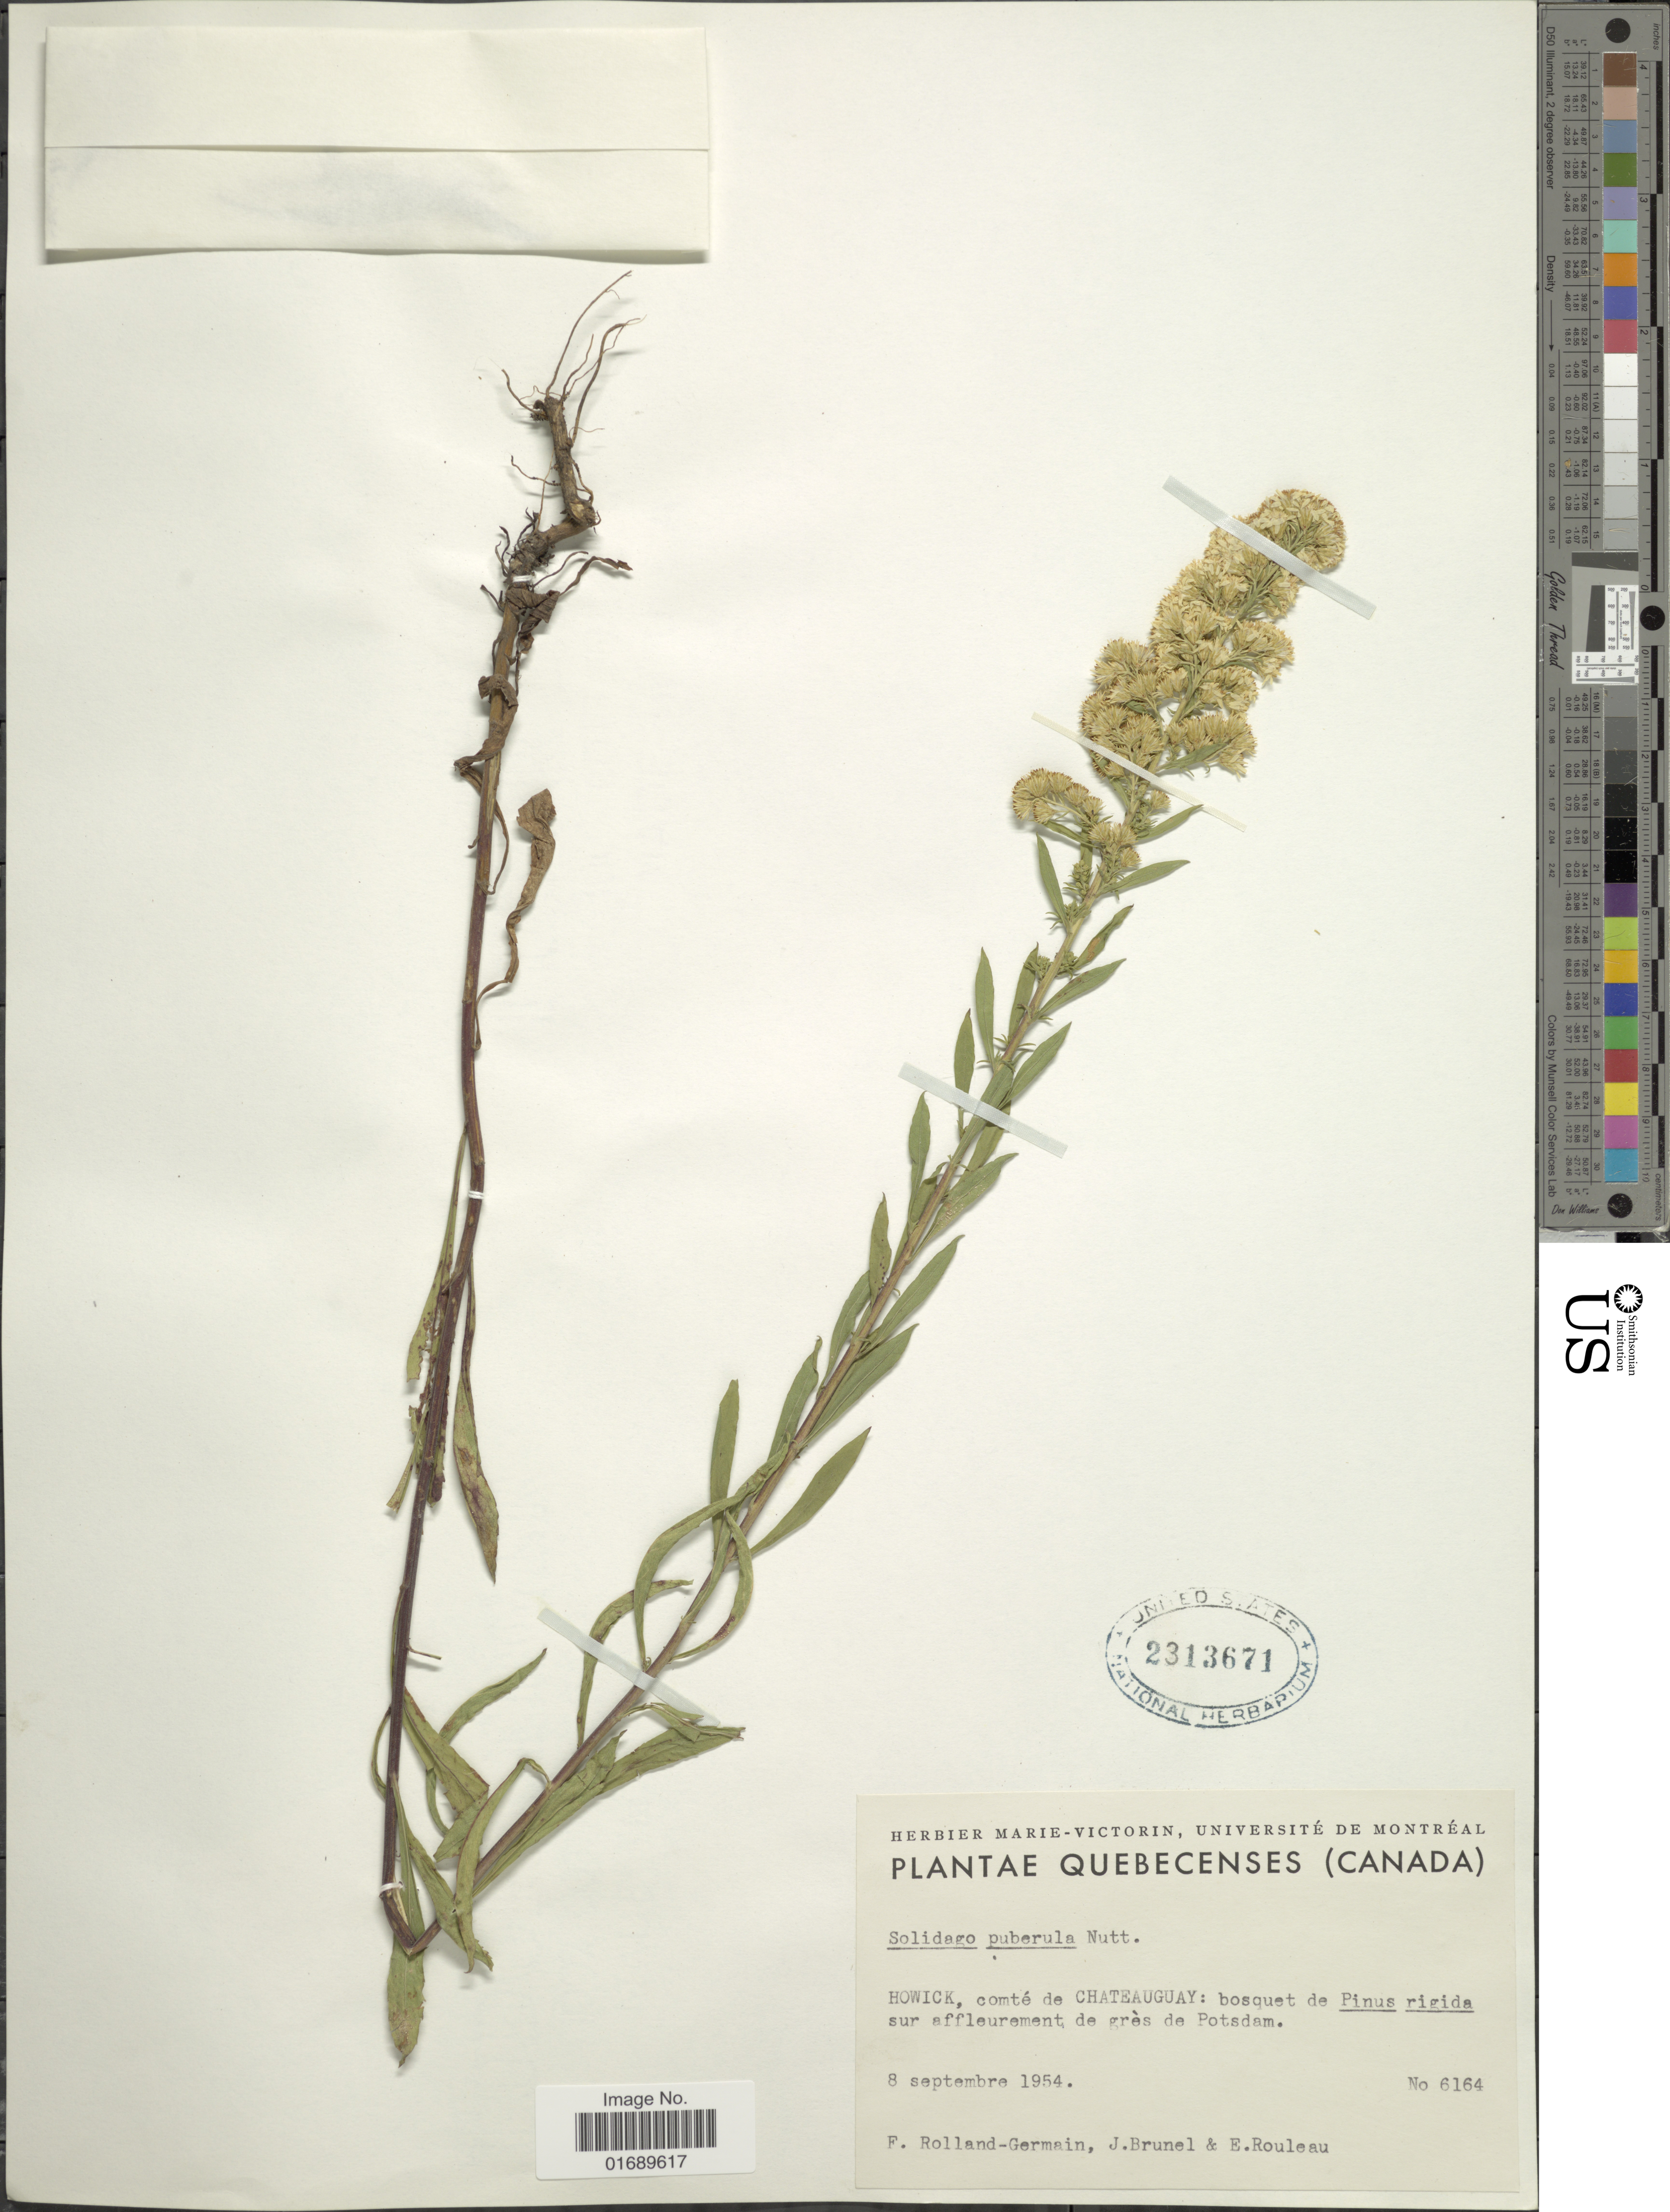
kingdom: Plantae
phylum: Tracheophyta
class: Magnoliopsida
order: Asterales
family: Asteraceae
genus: Solidago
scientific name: Solidago puberula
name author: Nutt.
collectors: Rolland-Germain, J. Brunel & E. Rouleau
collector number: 6164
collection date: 1954-09-08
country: Canada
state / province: Quebec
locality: Howick, comté de Chateauguay: bosquet de Pinus rigida sur affleurement de grès de Potsdam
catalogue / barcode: US 2313671